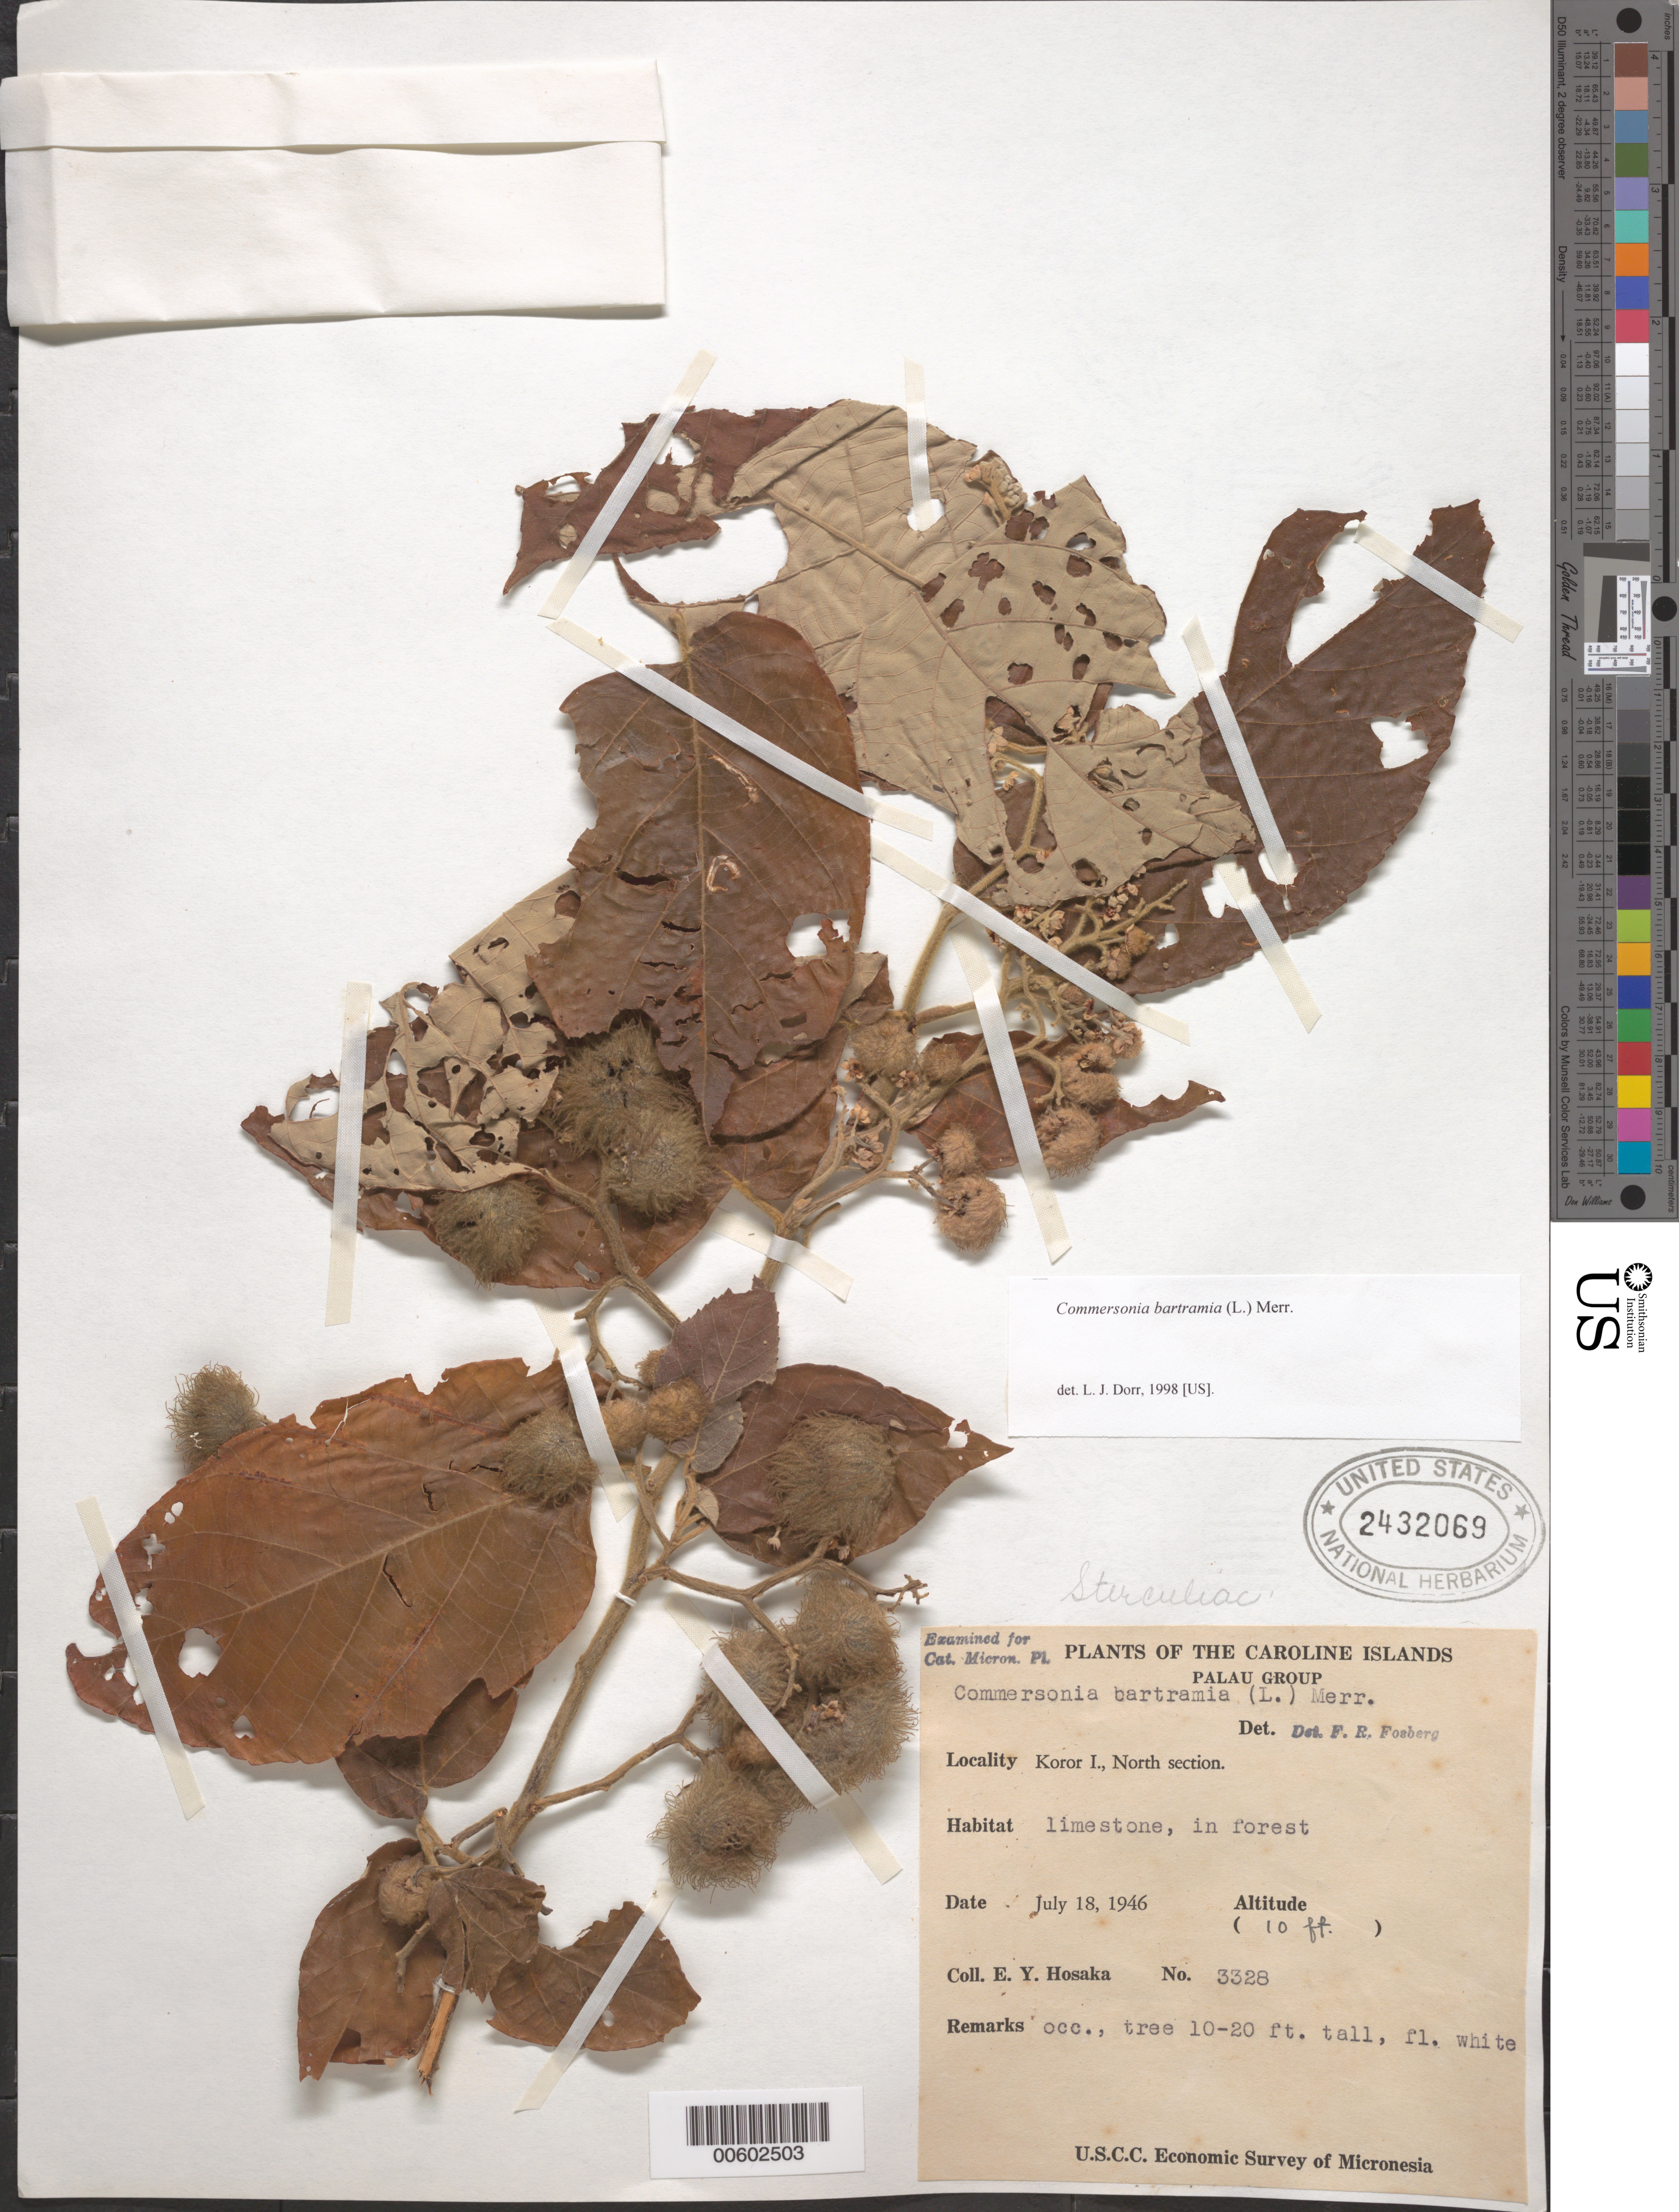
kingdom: Plantae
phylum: Tracheophyta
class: Magnoliopsida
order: Malvales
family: Malvaceae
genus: Commersonia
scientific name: Commersonia bartramia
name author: (L.) Merr.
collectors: E. Y. Hosaka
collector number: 3328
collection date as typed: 18 Jul 1946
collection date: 1946-07-18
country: Palau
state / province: Koror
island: Oreor (Koror)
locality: Caroline Islands, Palau Group. North section [of Island]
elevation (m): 3.048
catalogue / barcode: US 2432069